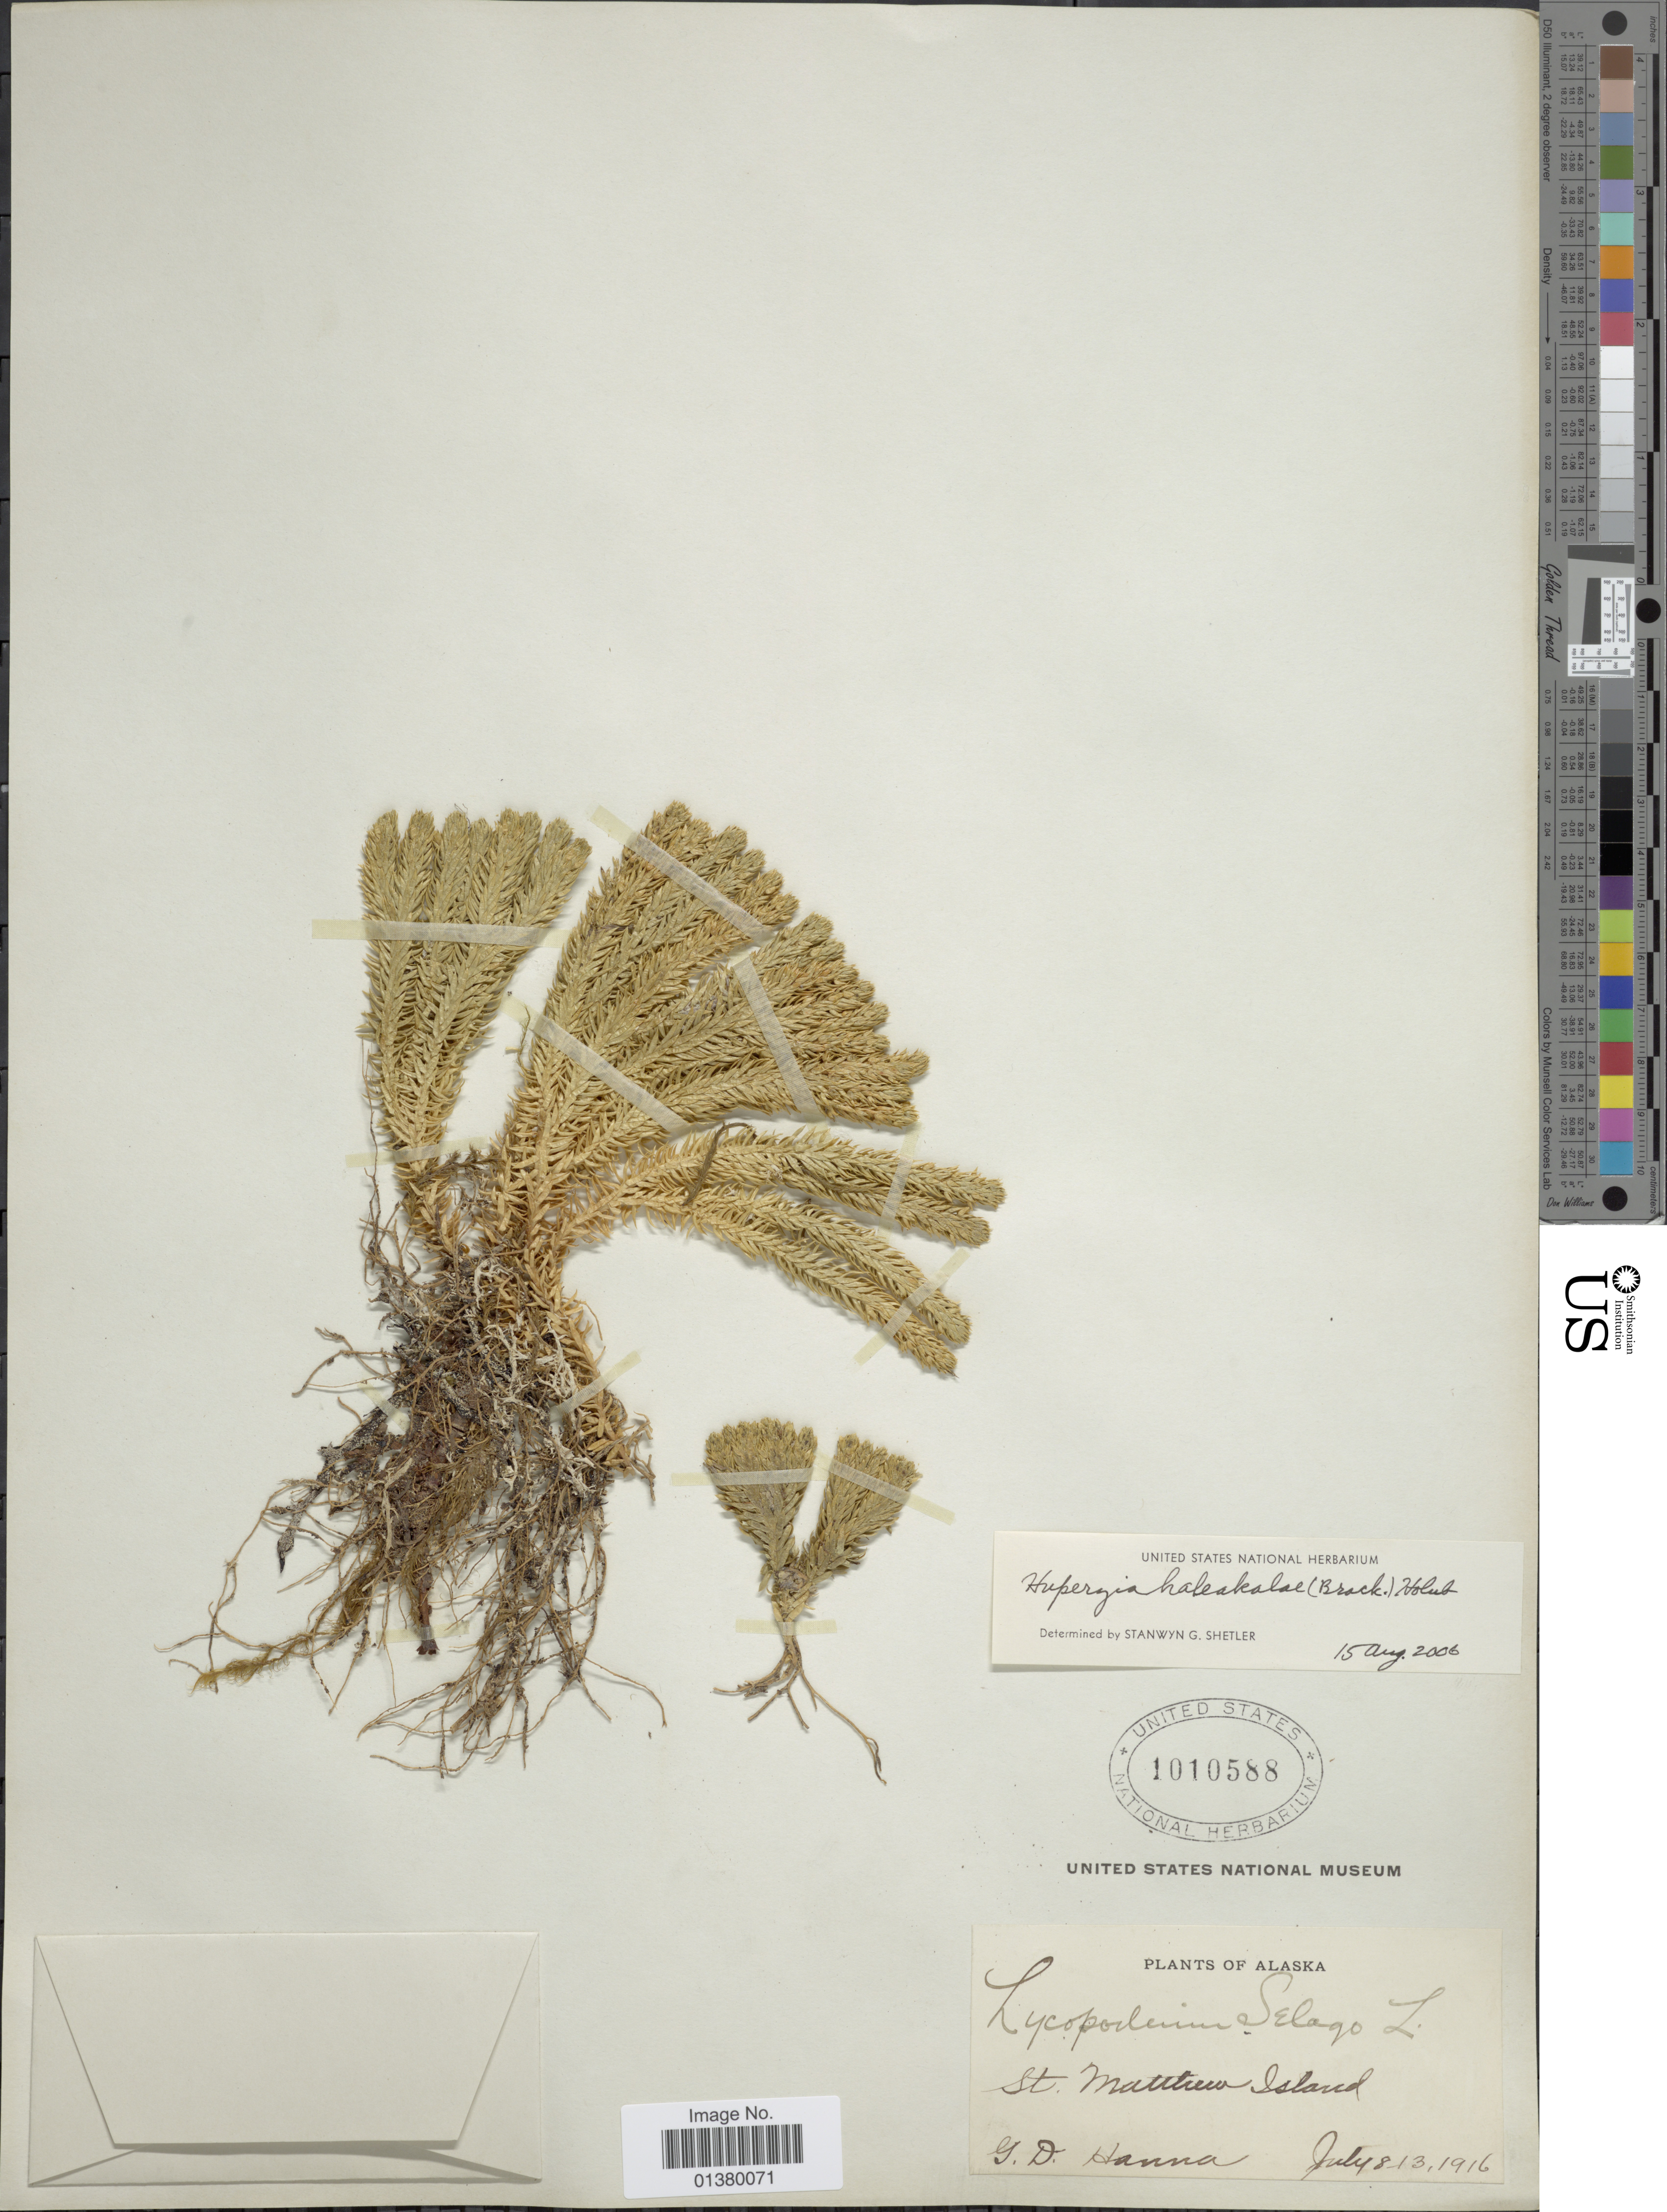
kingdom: Plantae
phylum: Tracheophyta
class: Lycopodiopsida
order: Lycopodiales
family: Lycopodiaceae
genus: Huperzia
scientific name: Huperzia haleakalae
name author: (Brack.) Holub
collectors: G. D. Hanna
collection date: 1916-07-08/1916-07-13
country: United States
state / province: Alaska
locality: St Matthew Island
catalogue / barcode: US 1010588